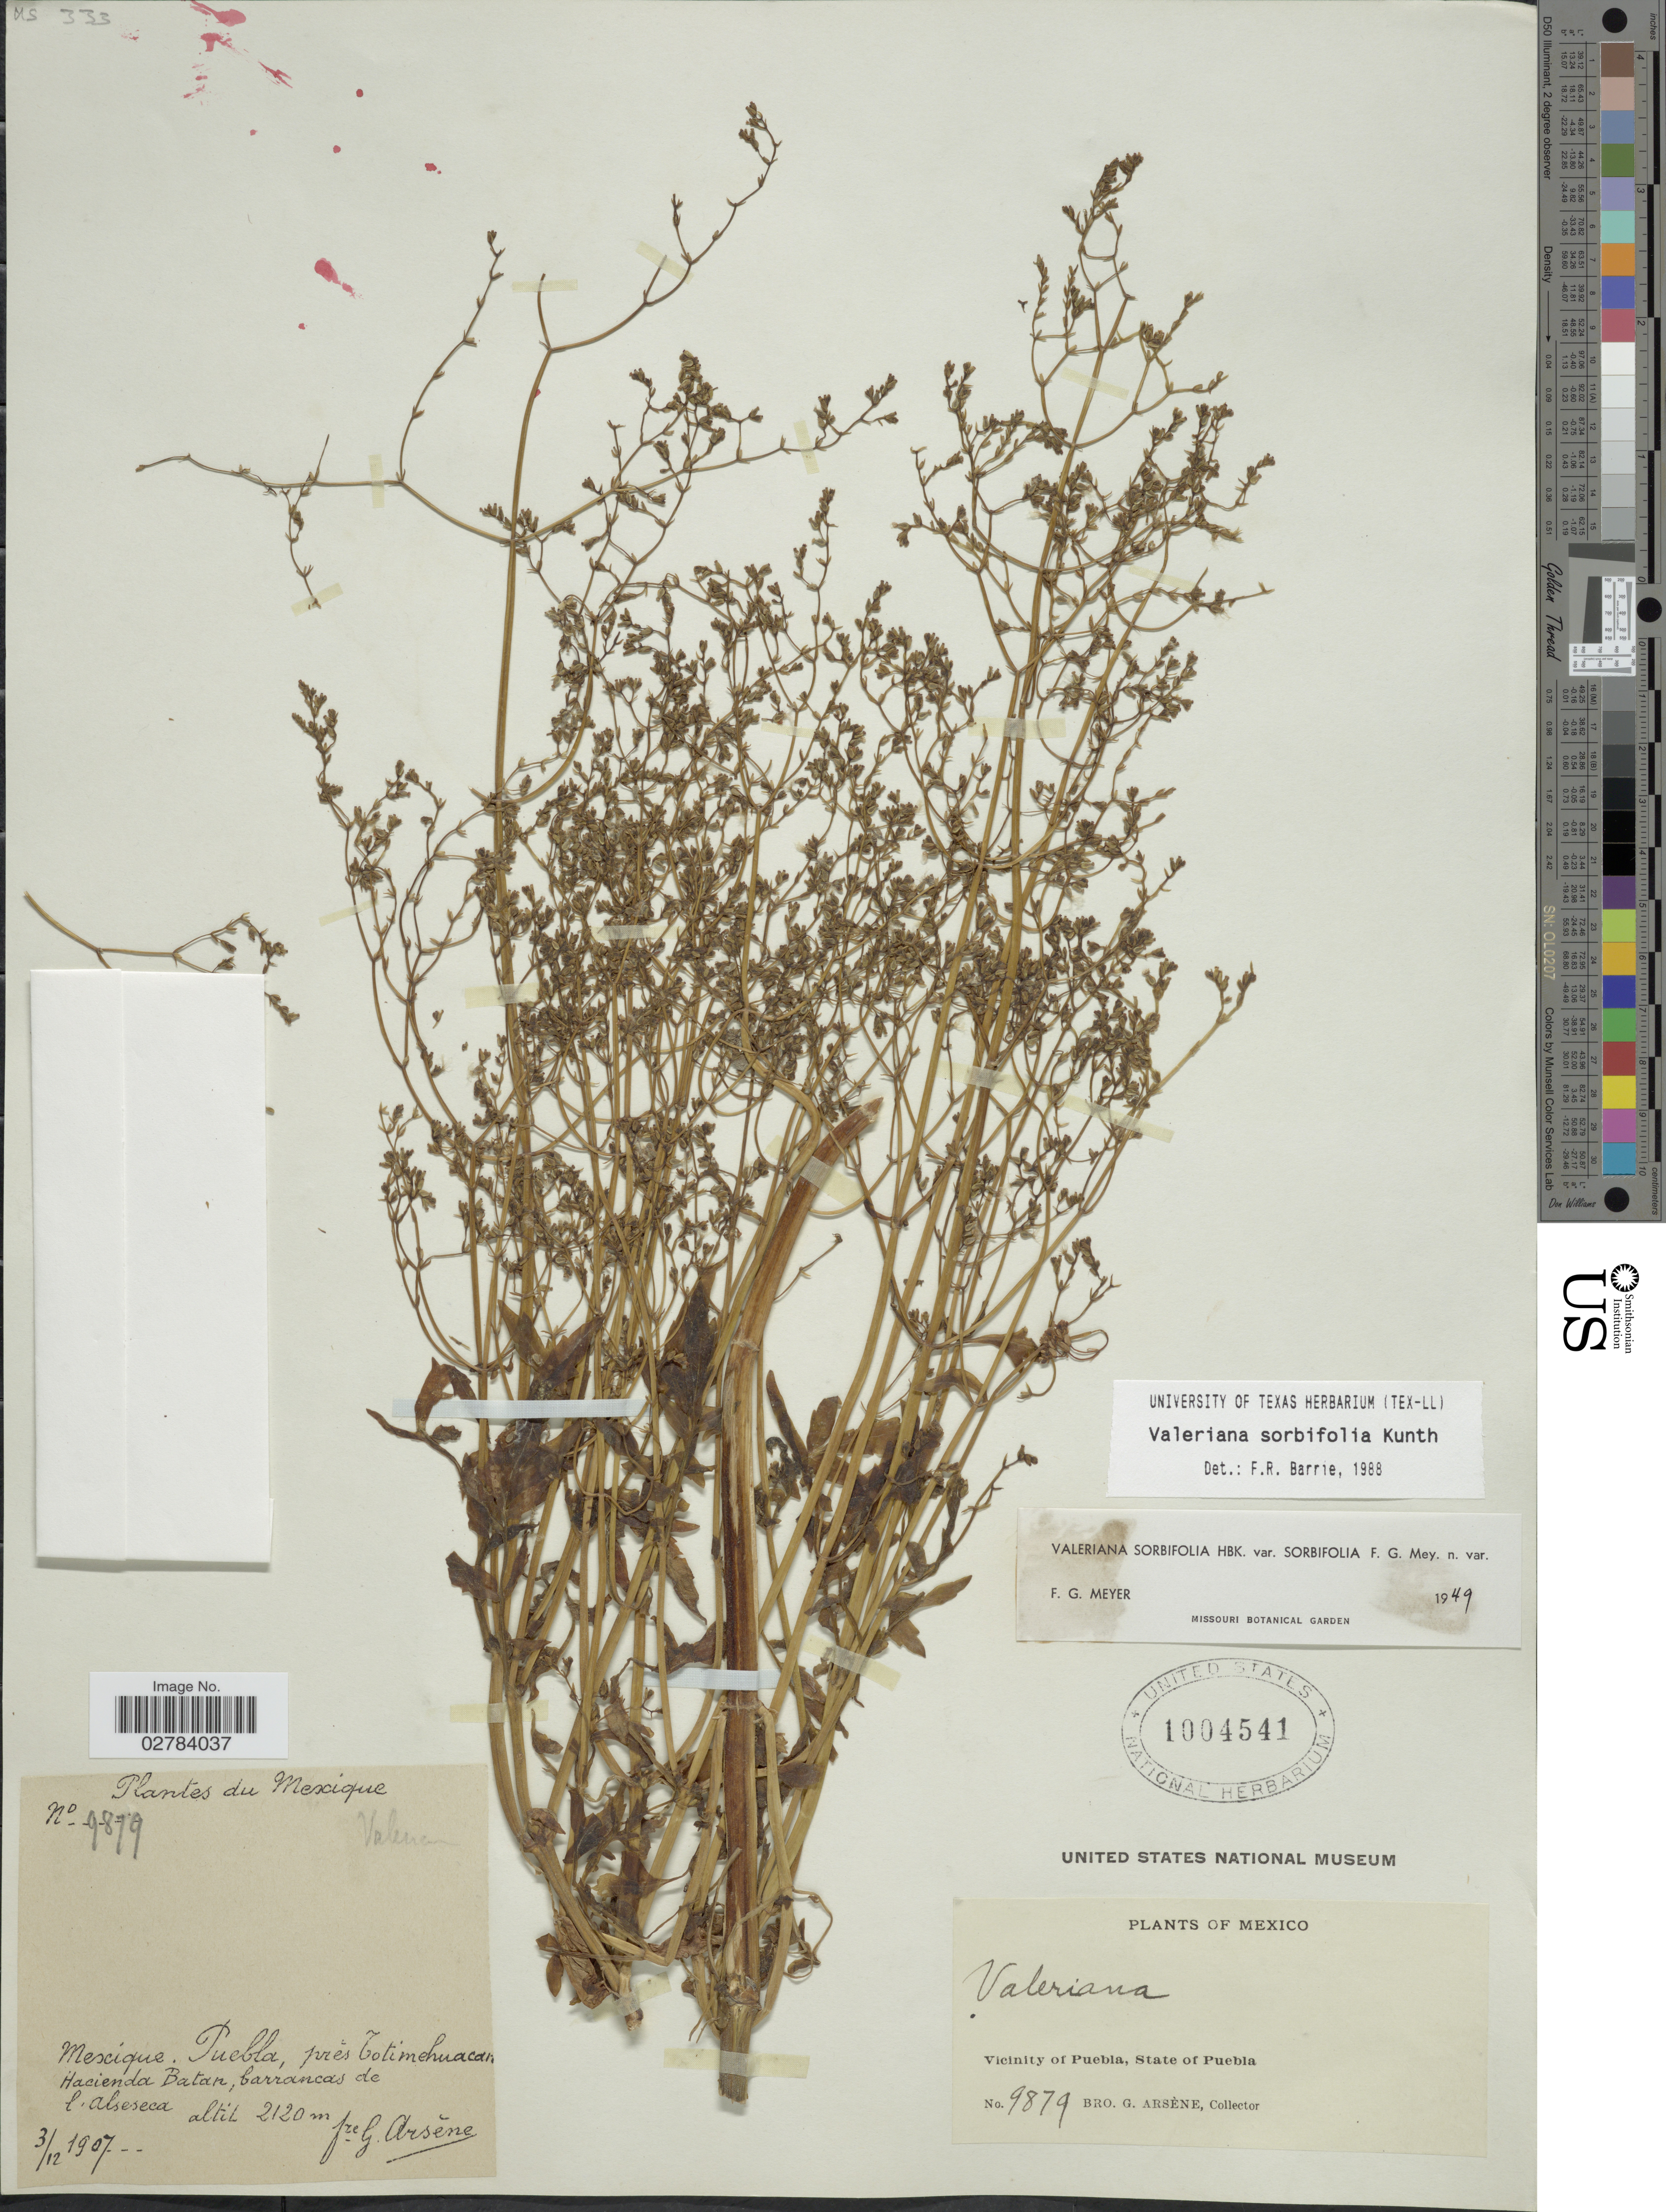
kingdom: Plantae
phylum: Tracheophyta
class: Magnoliopsida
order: Dipsacales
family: Caprifoliaceae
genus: Valeriana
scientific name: Valeriana sorbifolia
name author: Kunth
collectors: Bro. G. Arsène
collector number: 9879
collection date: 1907-12-03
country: Mexico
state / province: Puebla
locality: Prés Totimehuacan Hacienda Batan, barrancas de l'Alseseca.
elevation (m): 2120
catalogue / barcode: US 1004541